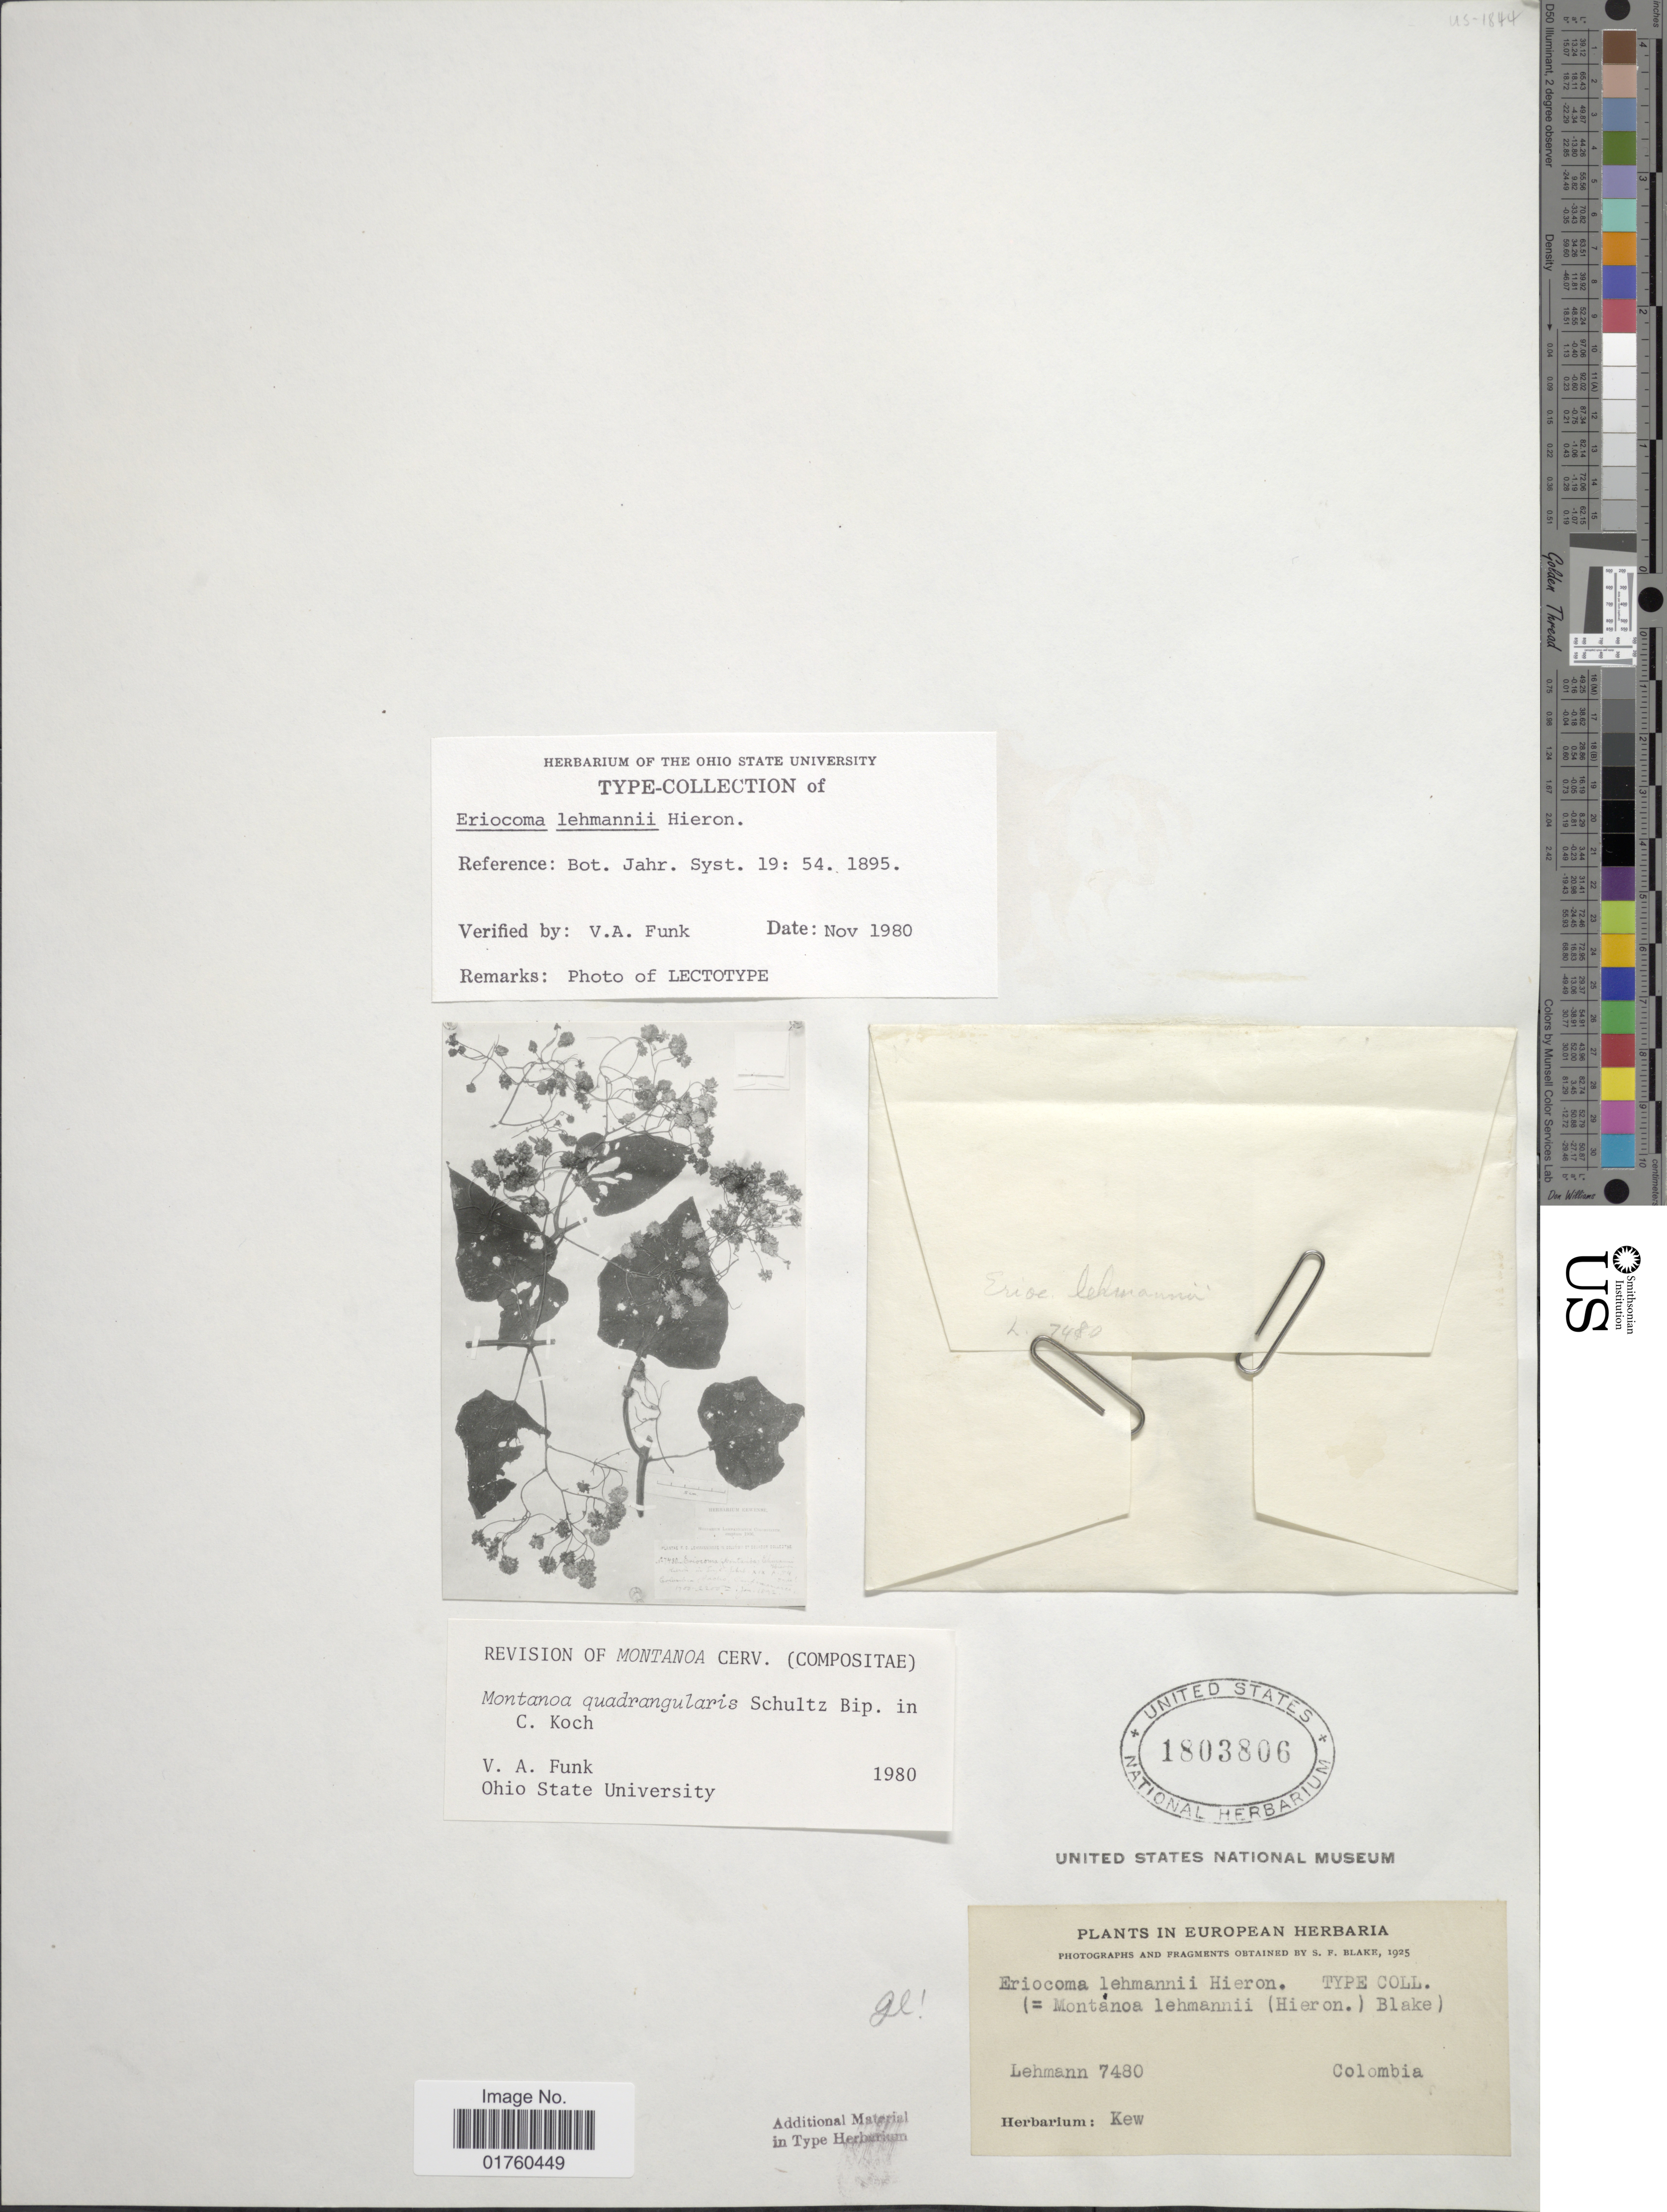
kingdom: Plantae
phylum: Tracheophyta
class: Magnoliopsida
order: Asterales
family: Asteraceae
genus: Montanoa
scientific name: Montanoa quadrangularis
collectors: -. Lehmann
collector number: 7480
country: Colombia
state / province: Cundinamarca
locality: Pacho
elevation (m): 1700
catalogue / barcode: US 1803806